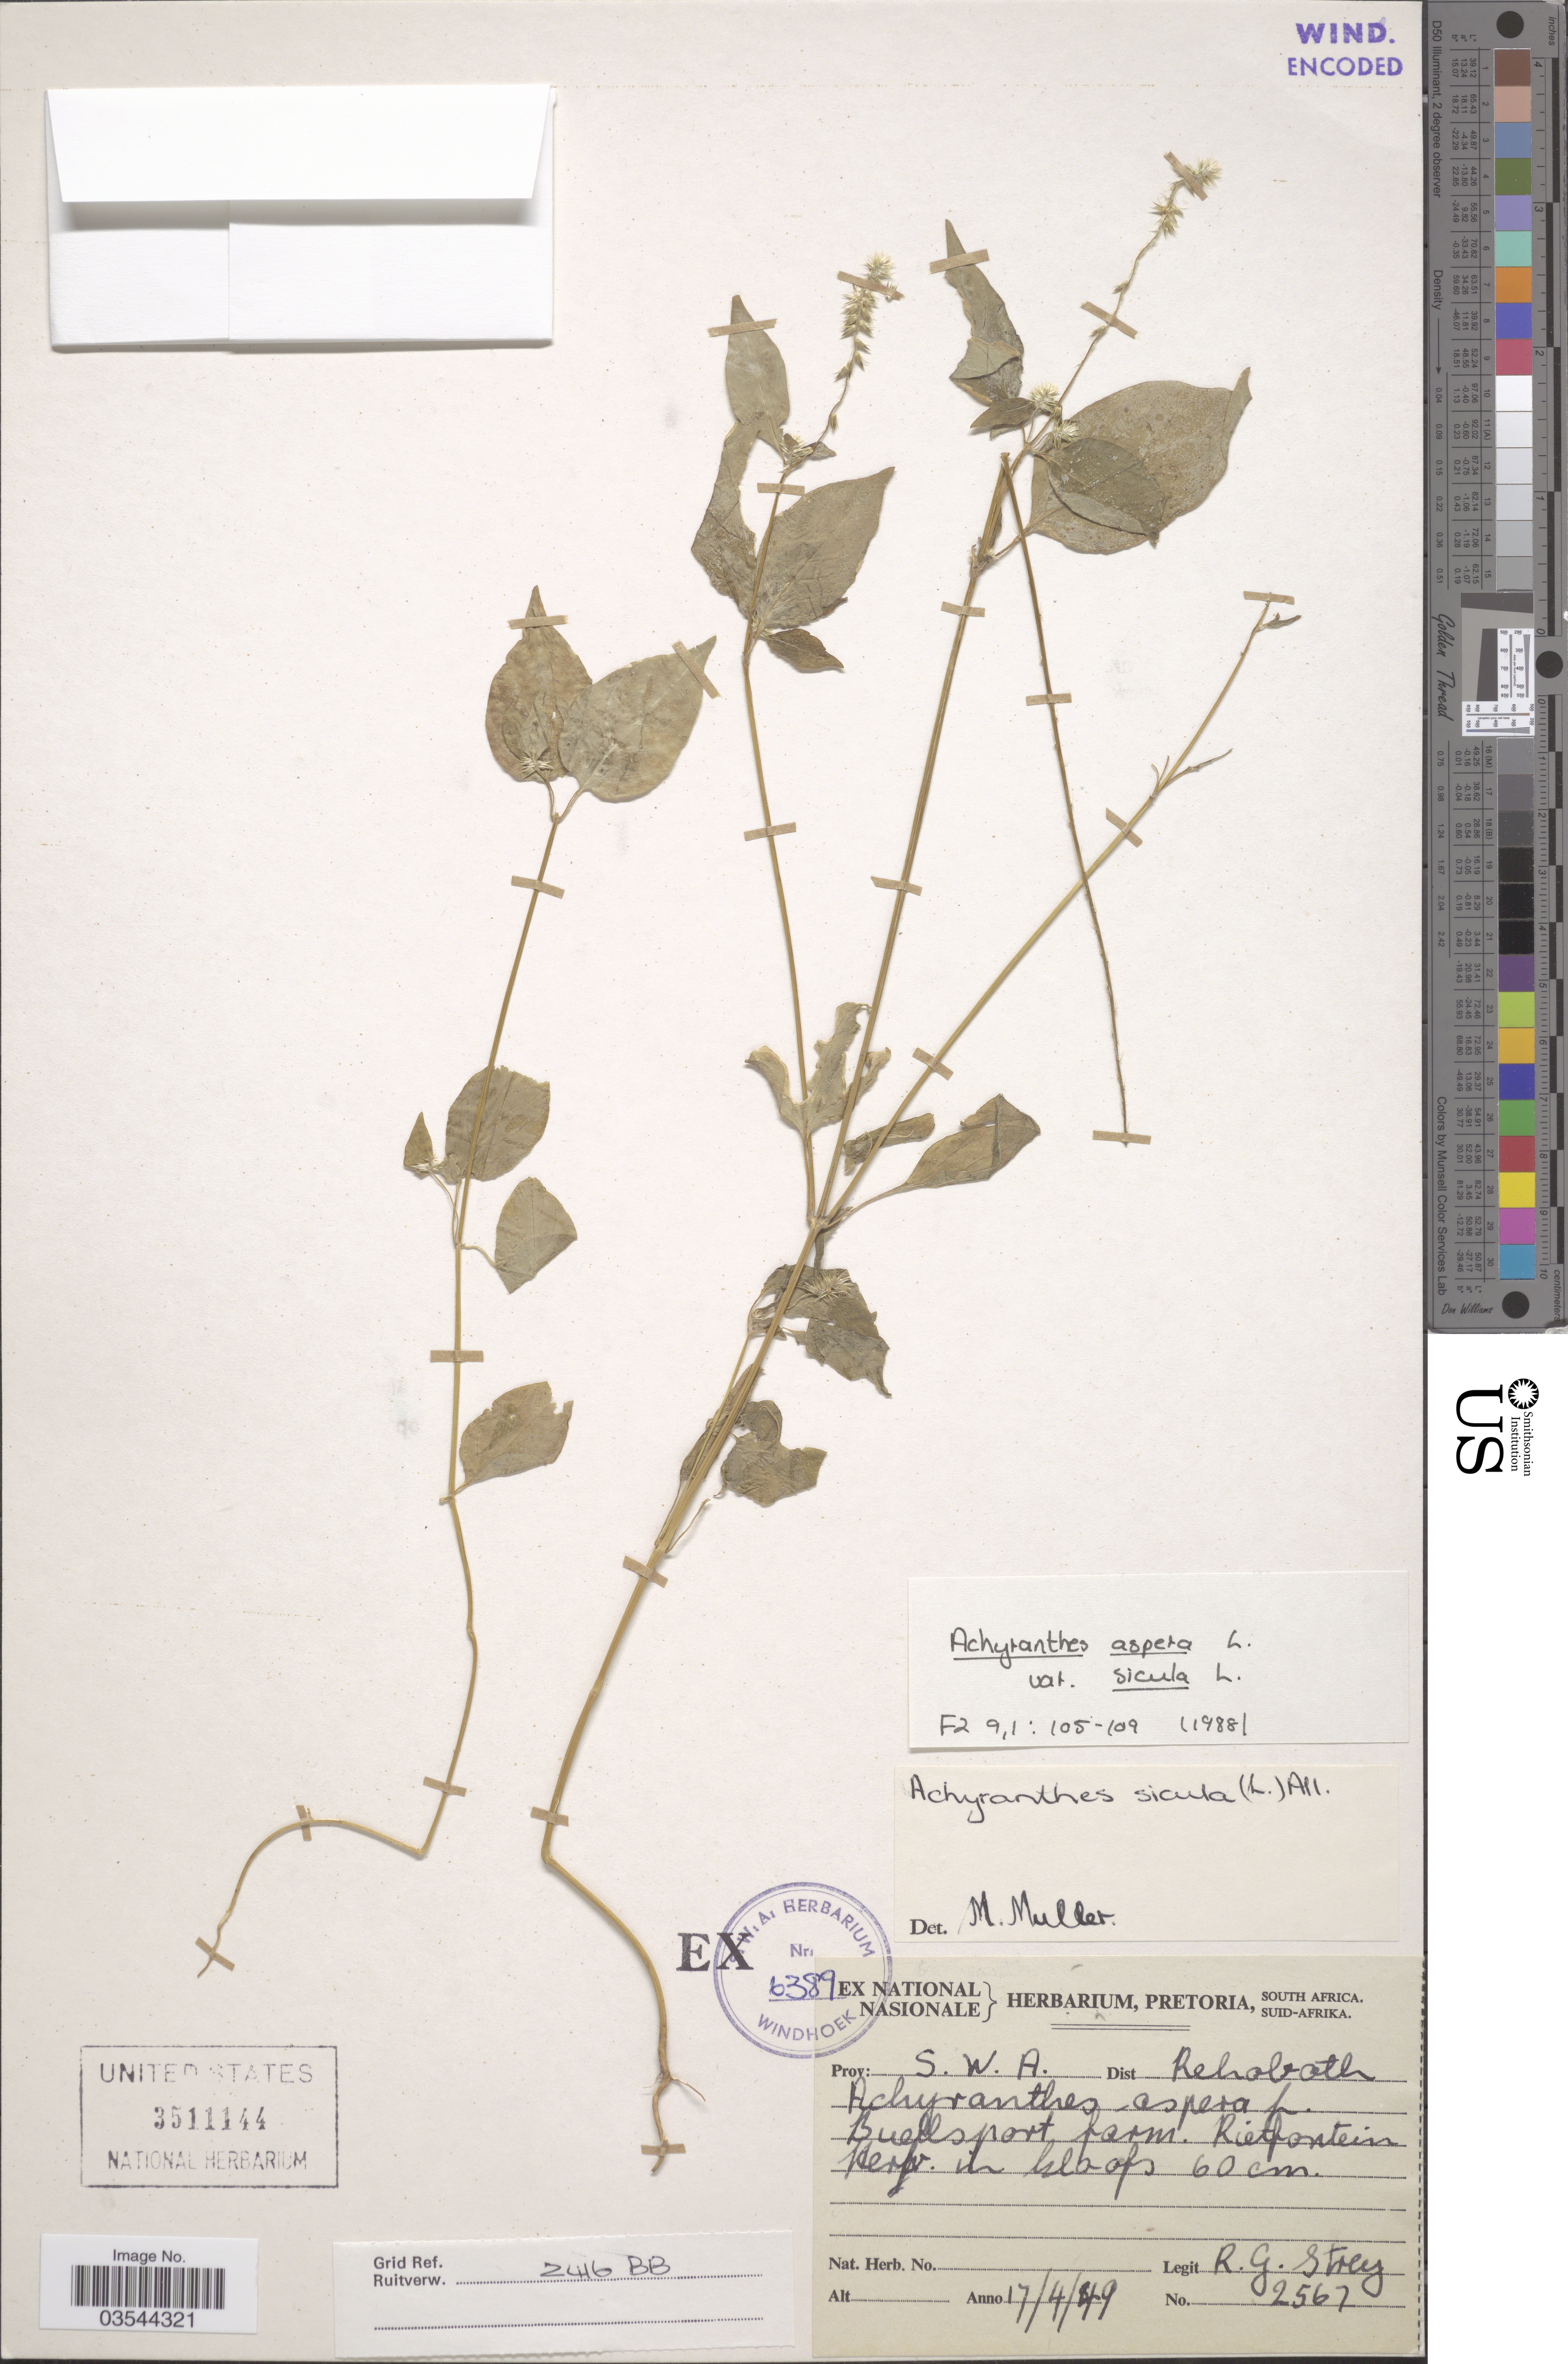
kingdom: Plantae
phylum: Tracheophyta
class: Magnoliopsida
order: Caryophyllales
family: Amaranthaceae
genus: Achyranthes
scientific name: Achyranthes aspera var. sicula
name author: L.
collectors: R. G. Strey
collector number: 2567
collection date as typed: Transcribed d/m/y: 17/4/49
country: Namibia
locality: Prov. S.W.A. Dist. Rehoboth. Buellsport farm. Rietfontein.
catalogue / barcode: US 3511144